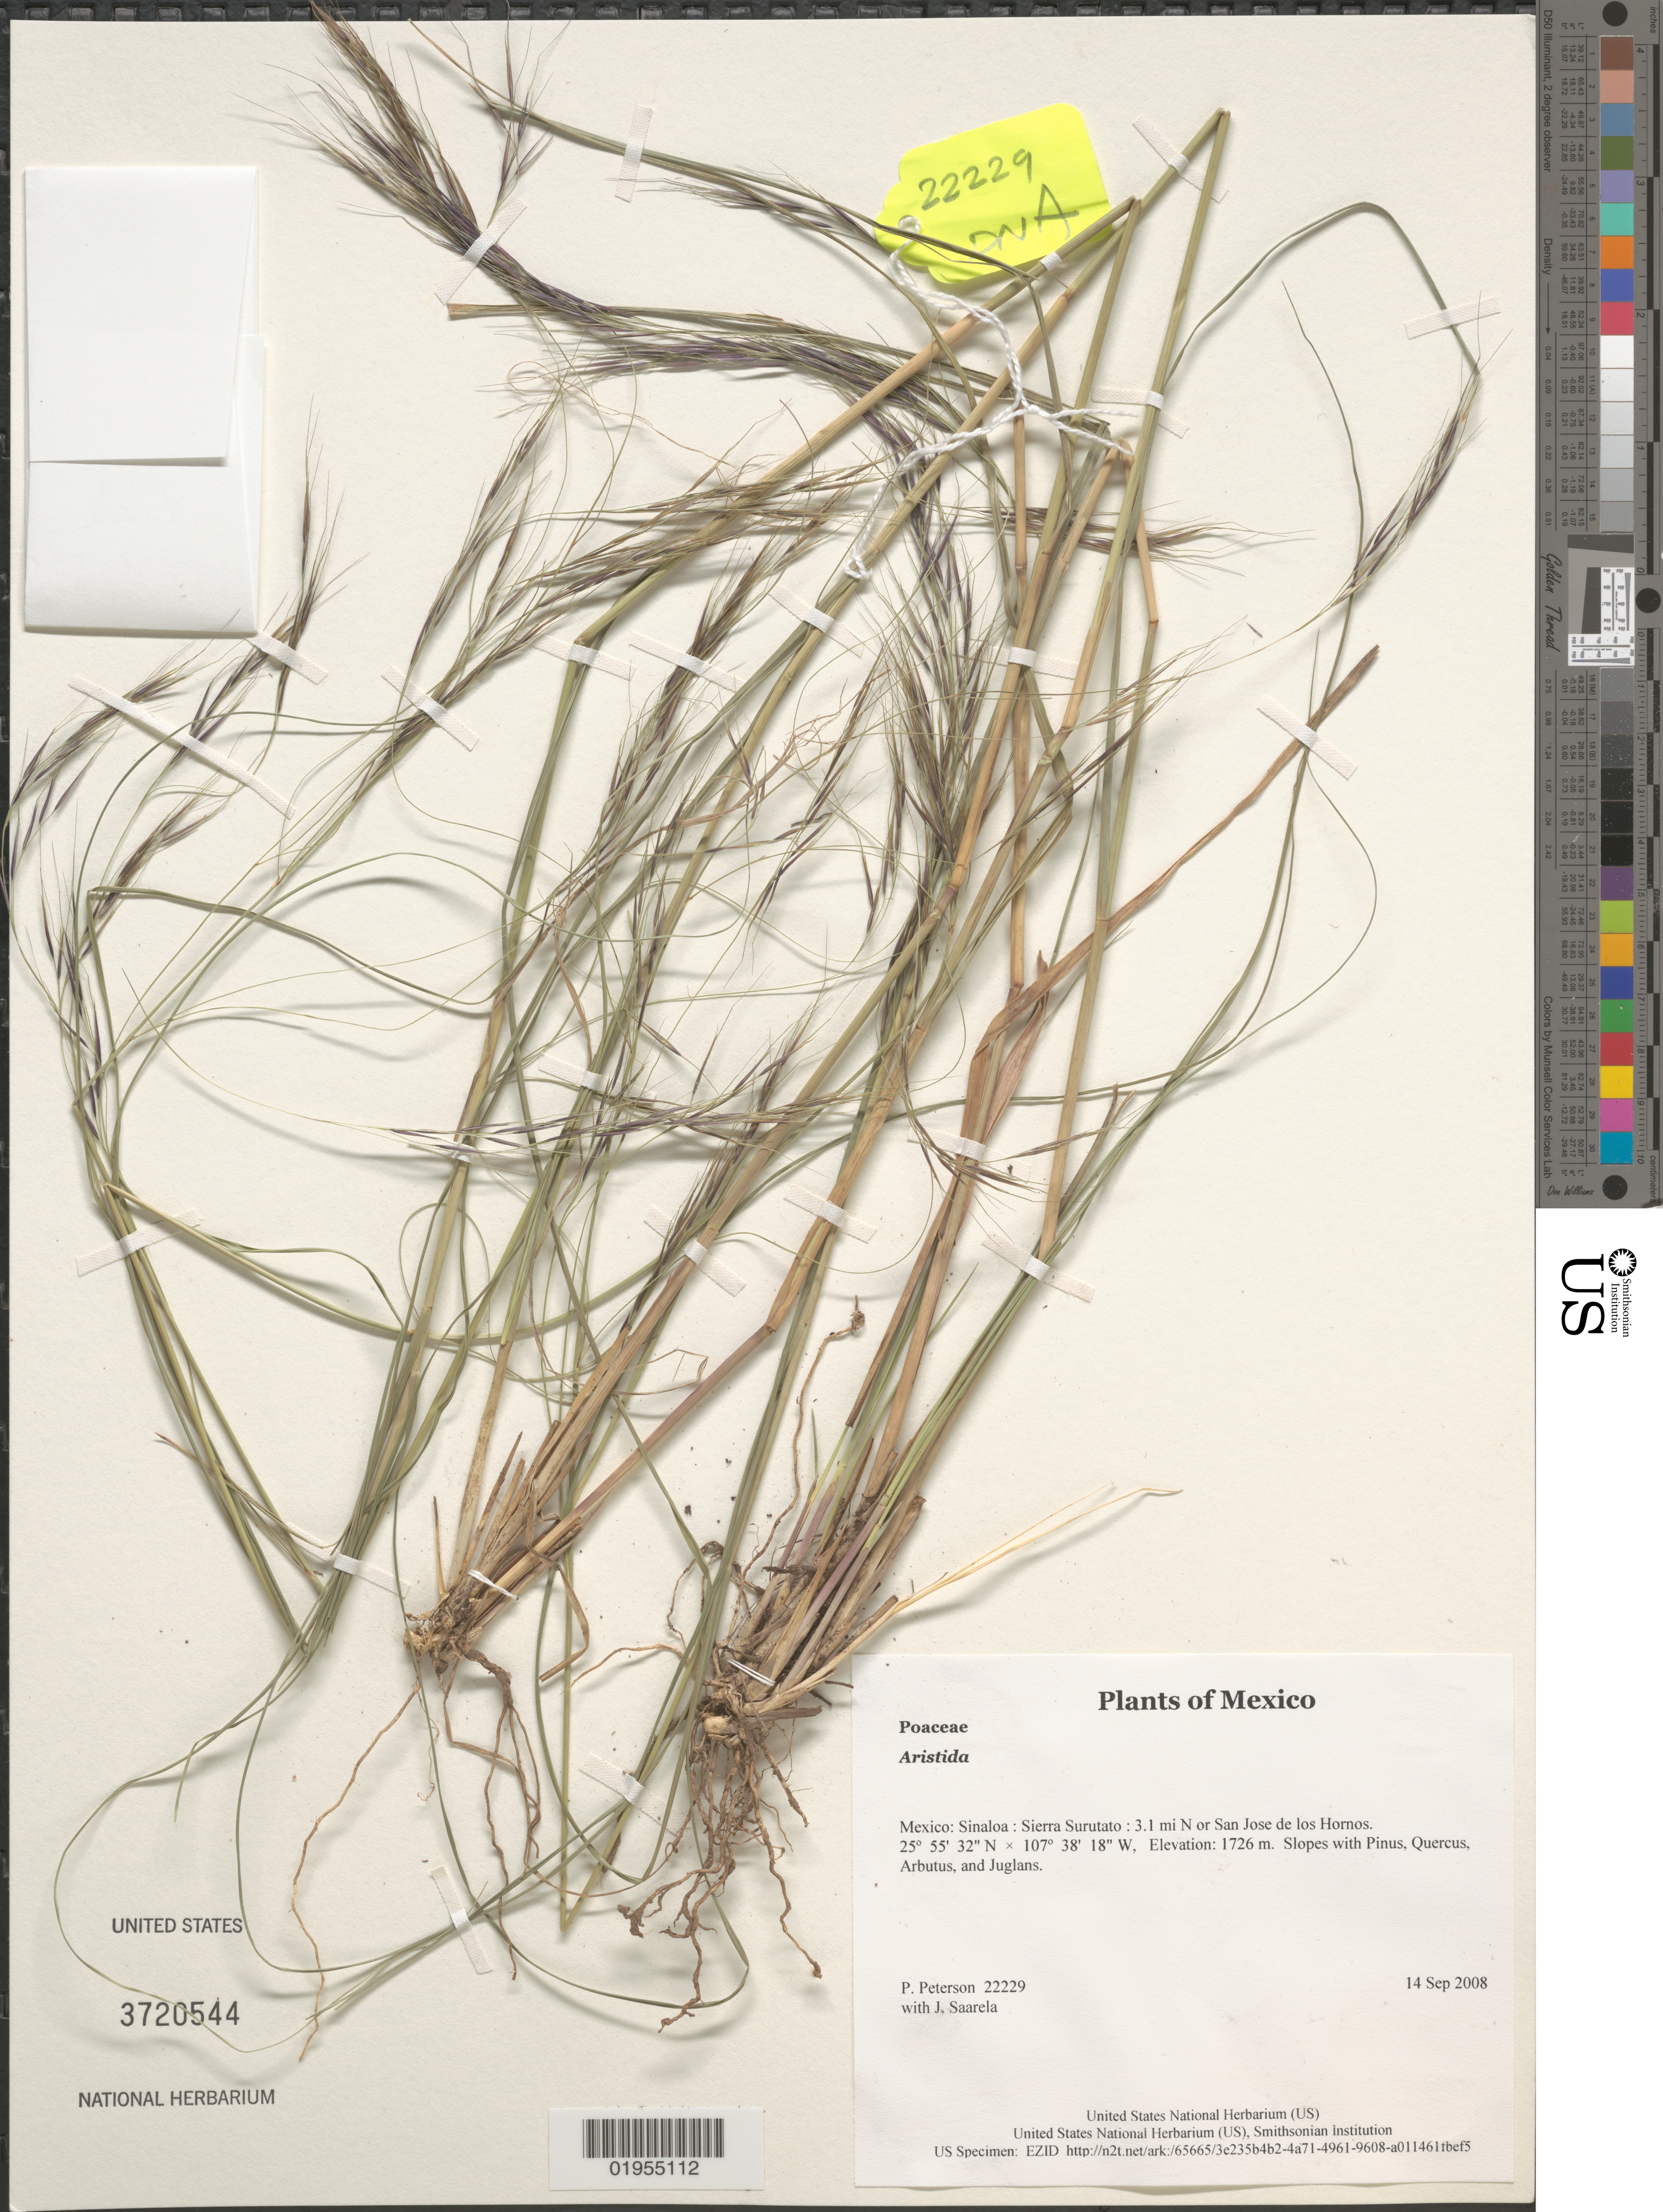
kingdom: Plantae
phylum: Tracheophyta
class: Liliopsida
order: Poales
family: Poaceae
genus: Aristida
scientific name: Aristida sp.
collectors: P. M. Peterson & J. Saarela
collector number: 22229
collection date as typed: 14 Sep 2008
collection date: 2008-09-14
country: Mexico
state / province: Sinaloa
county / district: Sierra Surutato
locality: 3.1 mi N or San Jose de los Hornos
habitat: Slopes with Pinus, Quercus, Arbutus, and Juglans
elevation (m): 1726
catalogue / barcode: US 3720544